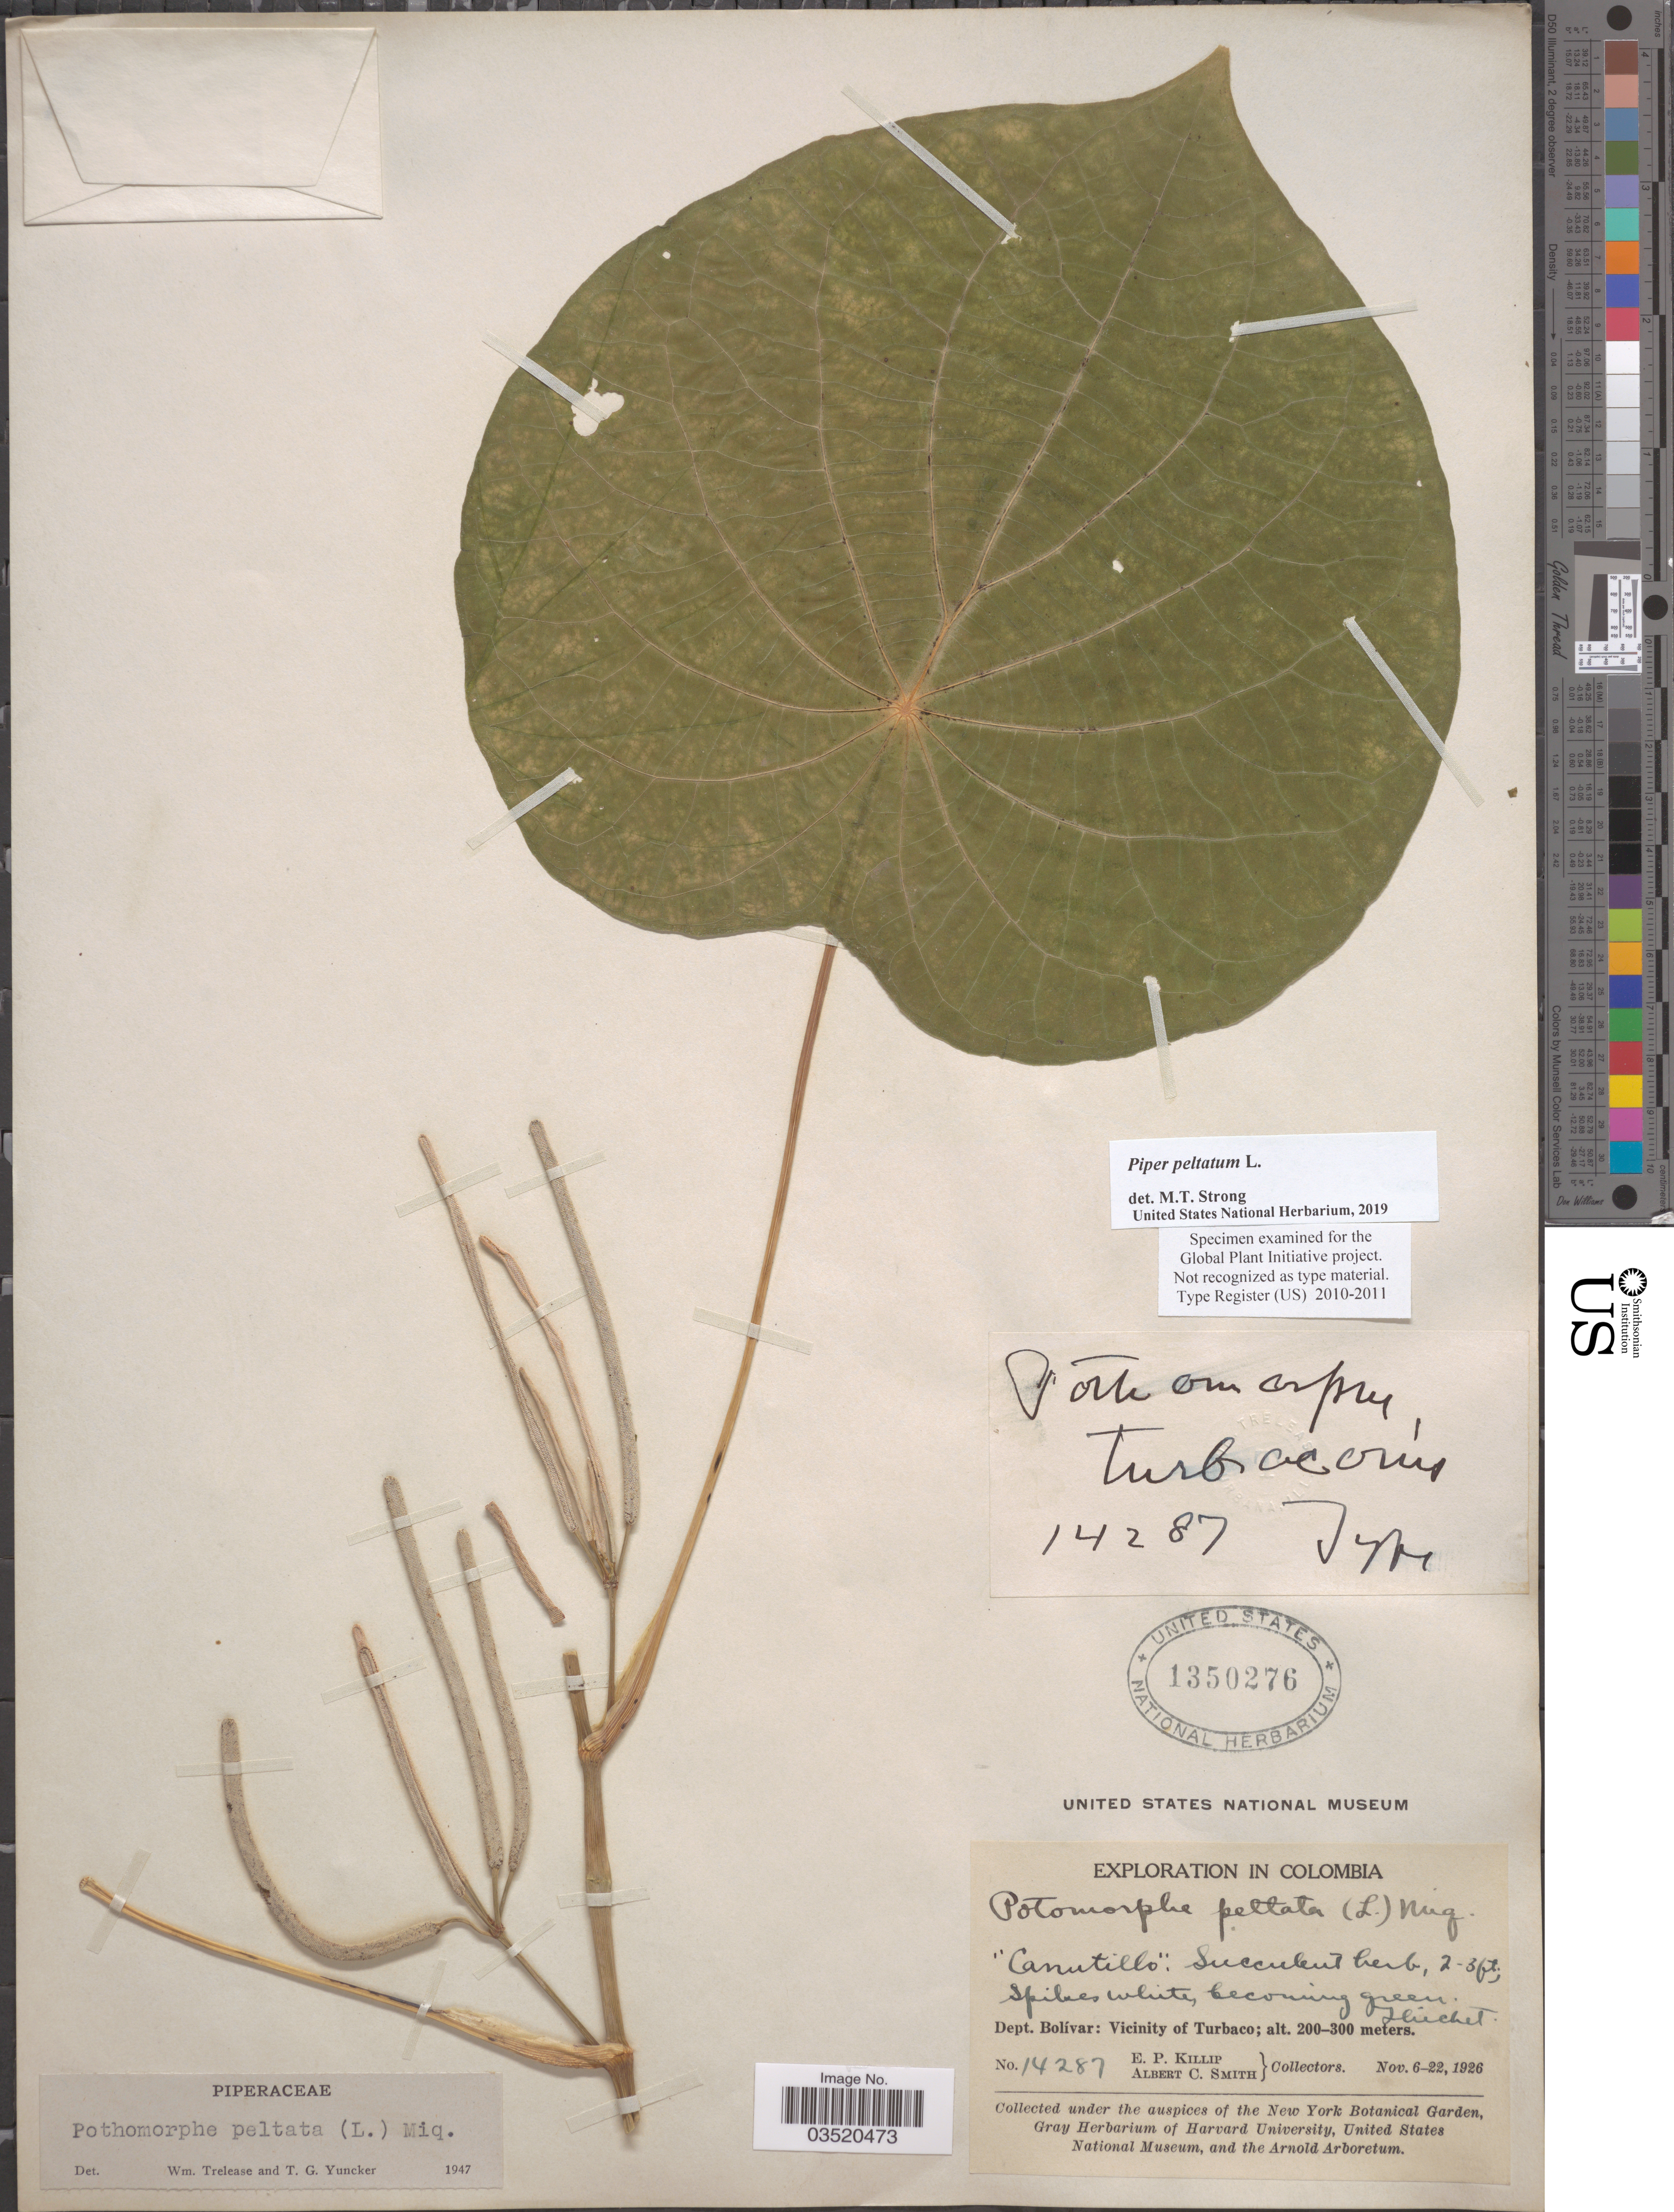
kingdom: Plantae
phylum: Tracheophyta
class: Magnoliopsida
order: Piperales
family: Piperaceae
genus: Piper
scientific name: Piper peltatum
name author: L.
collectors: E. P. Killip & A. C. Smith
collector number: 14287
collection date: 1926-11-06/1926-11-22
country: Colombia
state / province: Bolívar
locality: Dept. Bolívar: Vicinity of Turbaco.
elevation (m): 200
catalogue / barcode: US 1350276